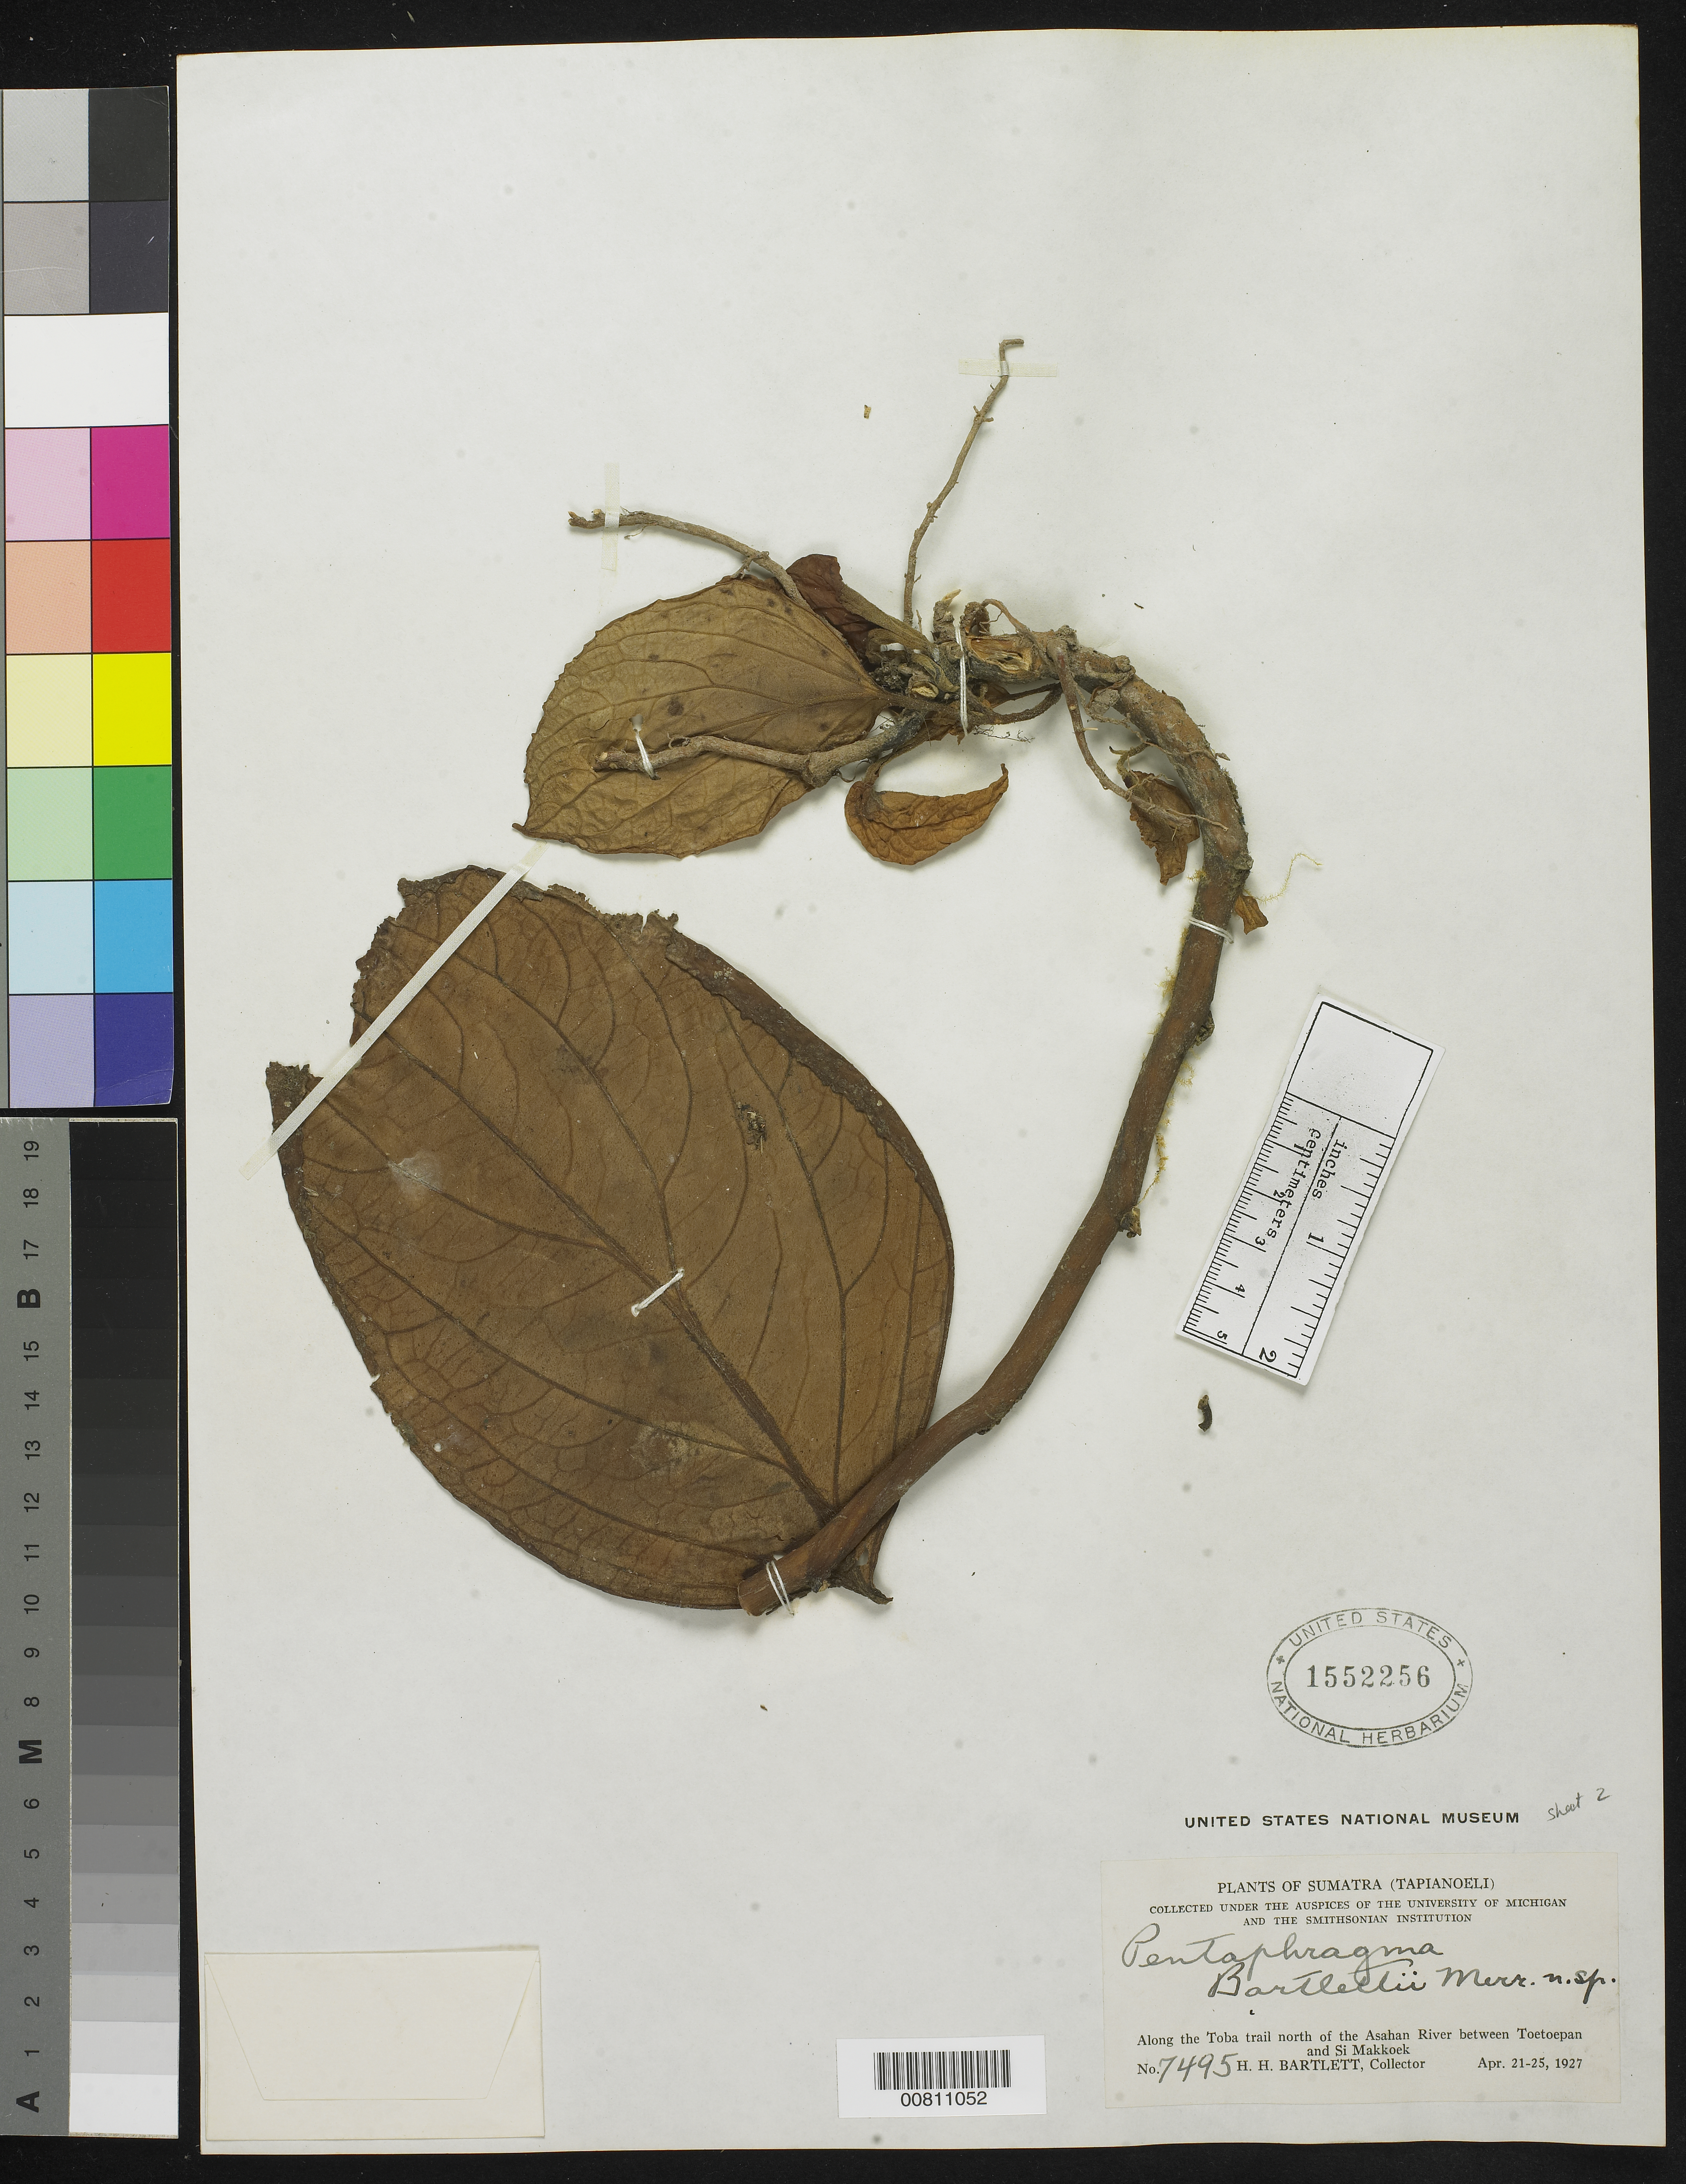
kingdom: Plantae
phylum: Tracheophyta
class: Magnoliopsida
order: Asterales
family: Pentaphragmataceae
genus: Pentaphragma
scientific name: Pentaphragma bartlettii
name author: Merr.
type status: Isotype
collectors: H. H. Bartlett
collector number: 7495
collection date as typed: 21 Apr 1927 to 25 Apr 1927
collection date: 1927-04-21/1927-04-25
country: Indonesia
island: Sumatra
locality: Along the Toba trail north of Asahan River between Toetoepan and Si Makkoek.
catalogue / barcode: US 1552256